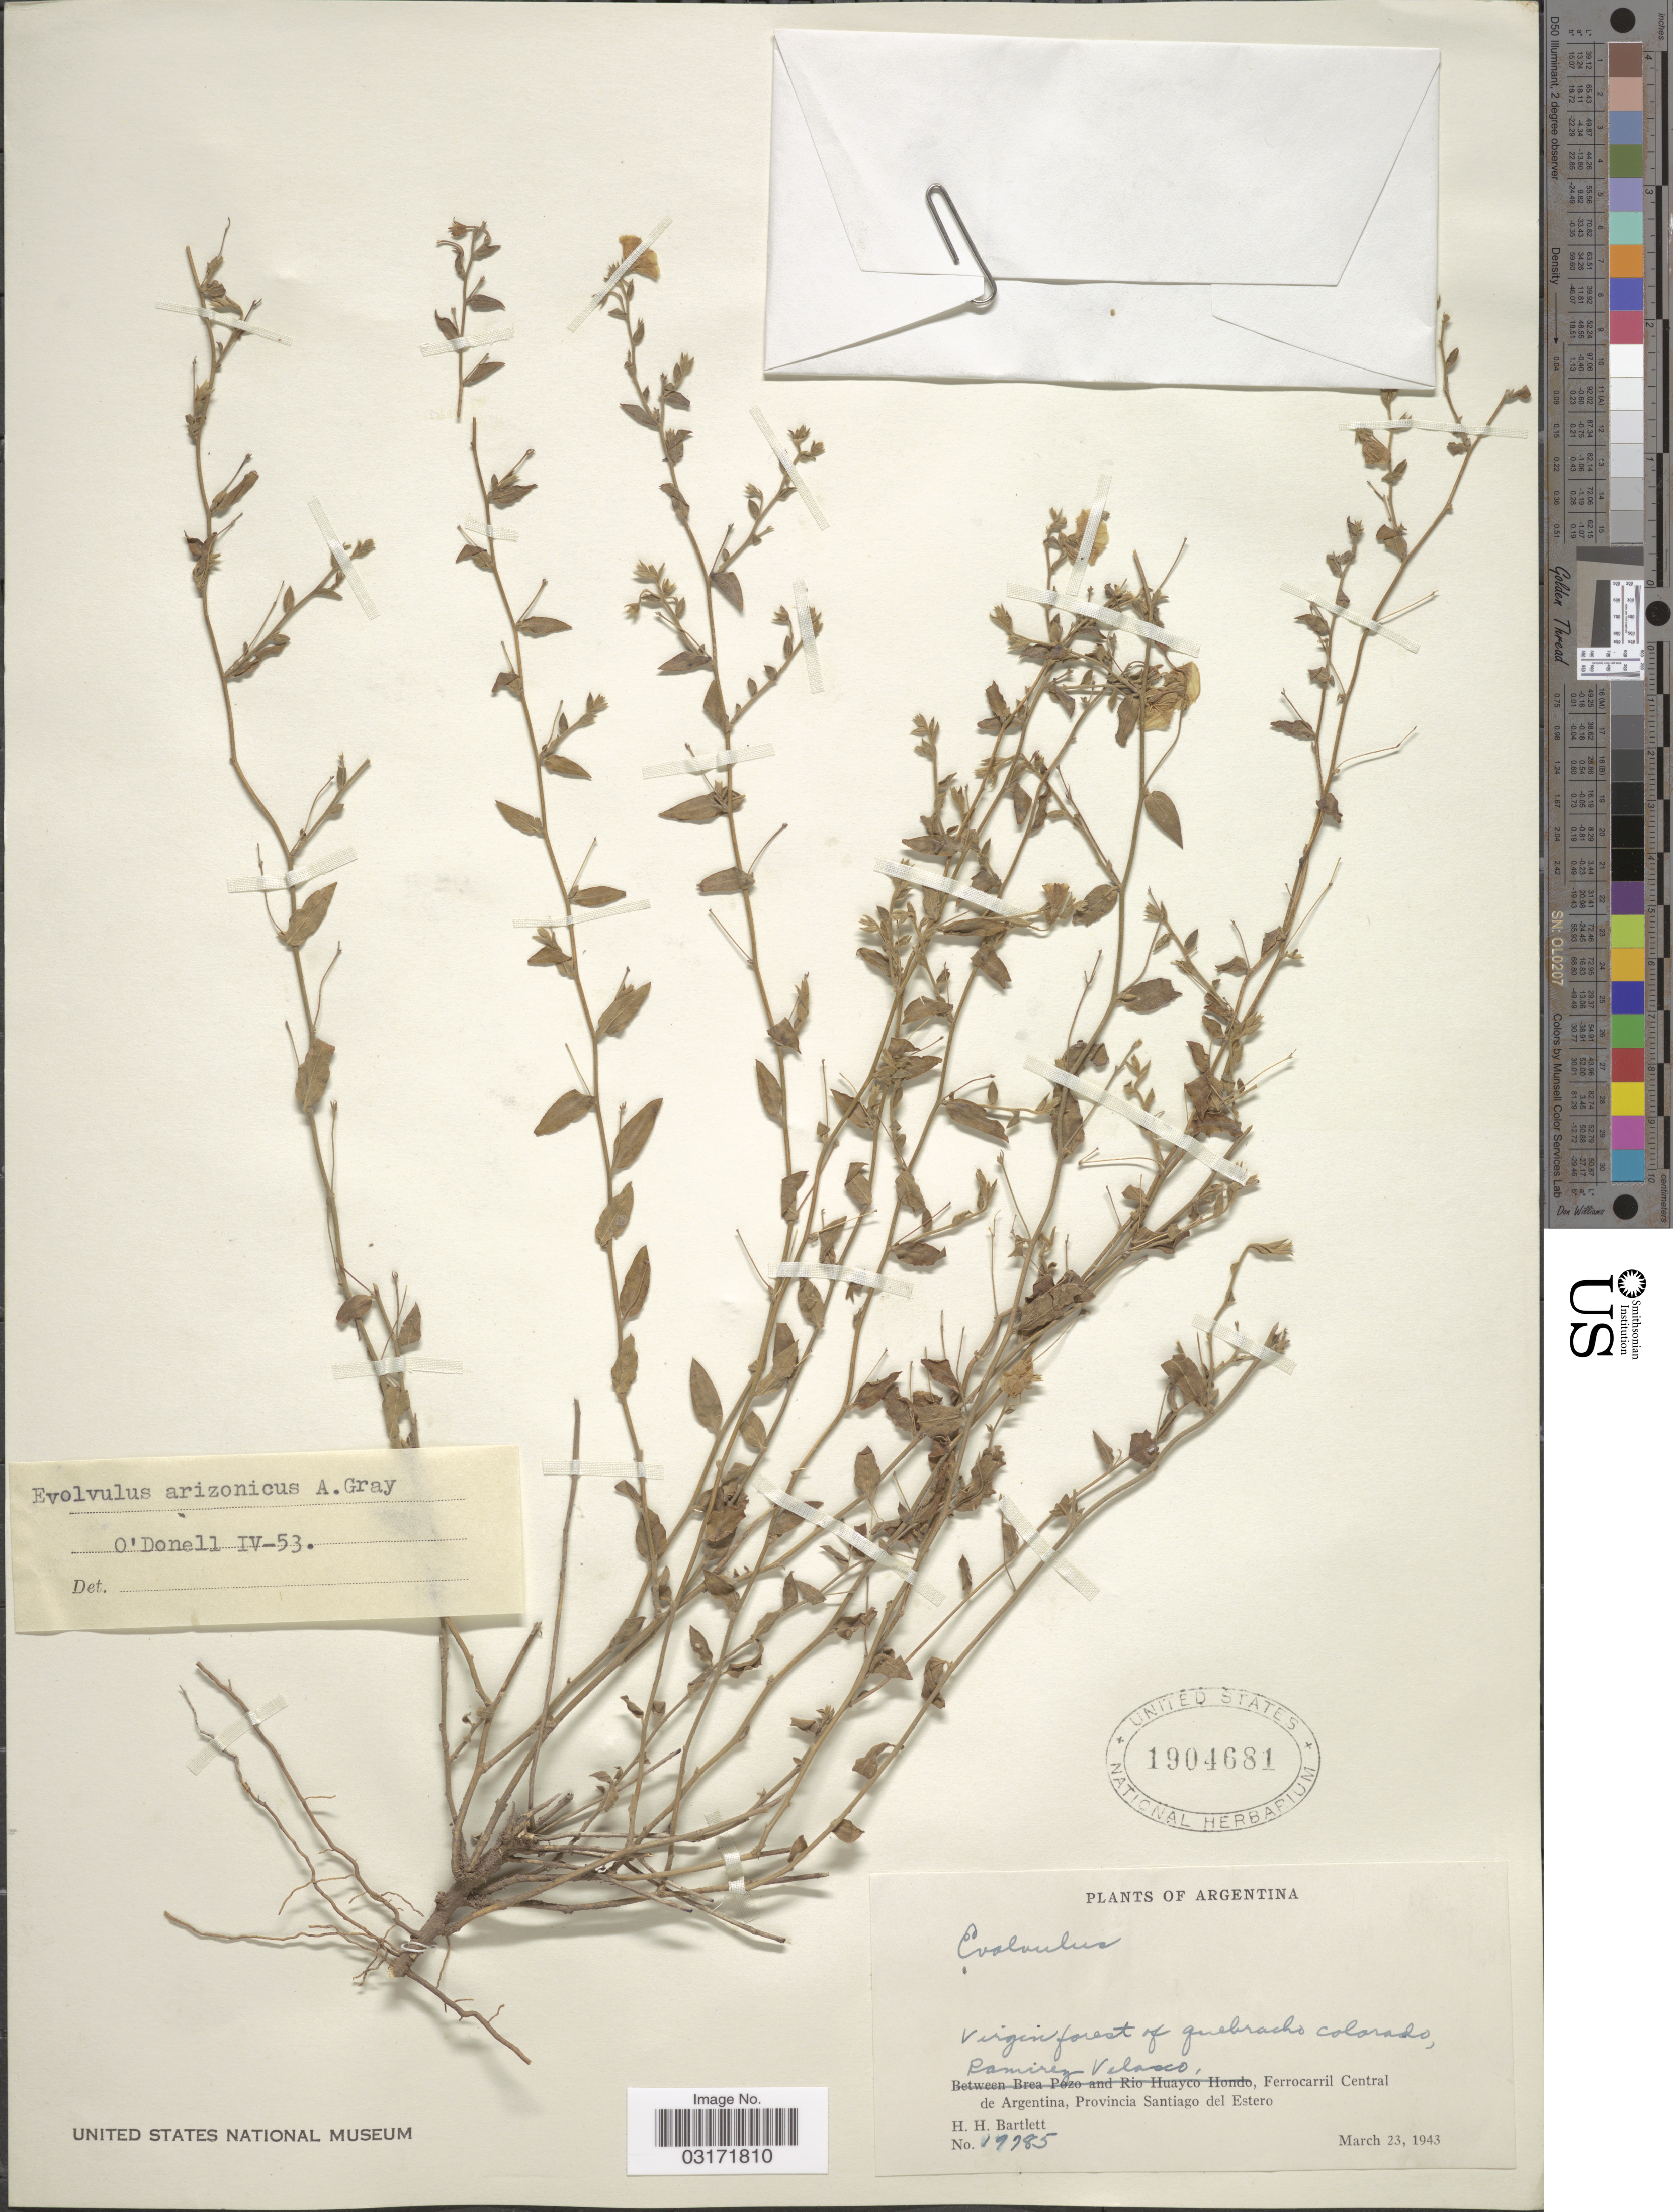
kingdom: Plantae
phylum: Tracheophyta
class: Magnoliopsida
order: Solanales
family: Convolvulaceae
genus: Evolvulus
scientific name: Evolvulus arizonicus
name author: A. Gray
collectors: H. H. Bartlett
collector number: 19785*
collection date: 1943-03-23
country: Argentina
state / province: Santiago del Estero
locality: Ramirez Velasco, Ferrocarril Central de Argentina, Provincia Santiago del Estero.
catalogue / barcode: US 1904681